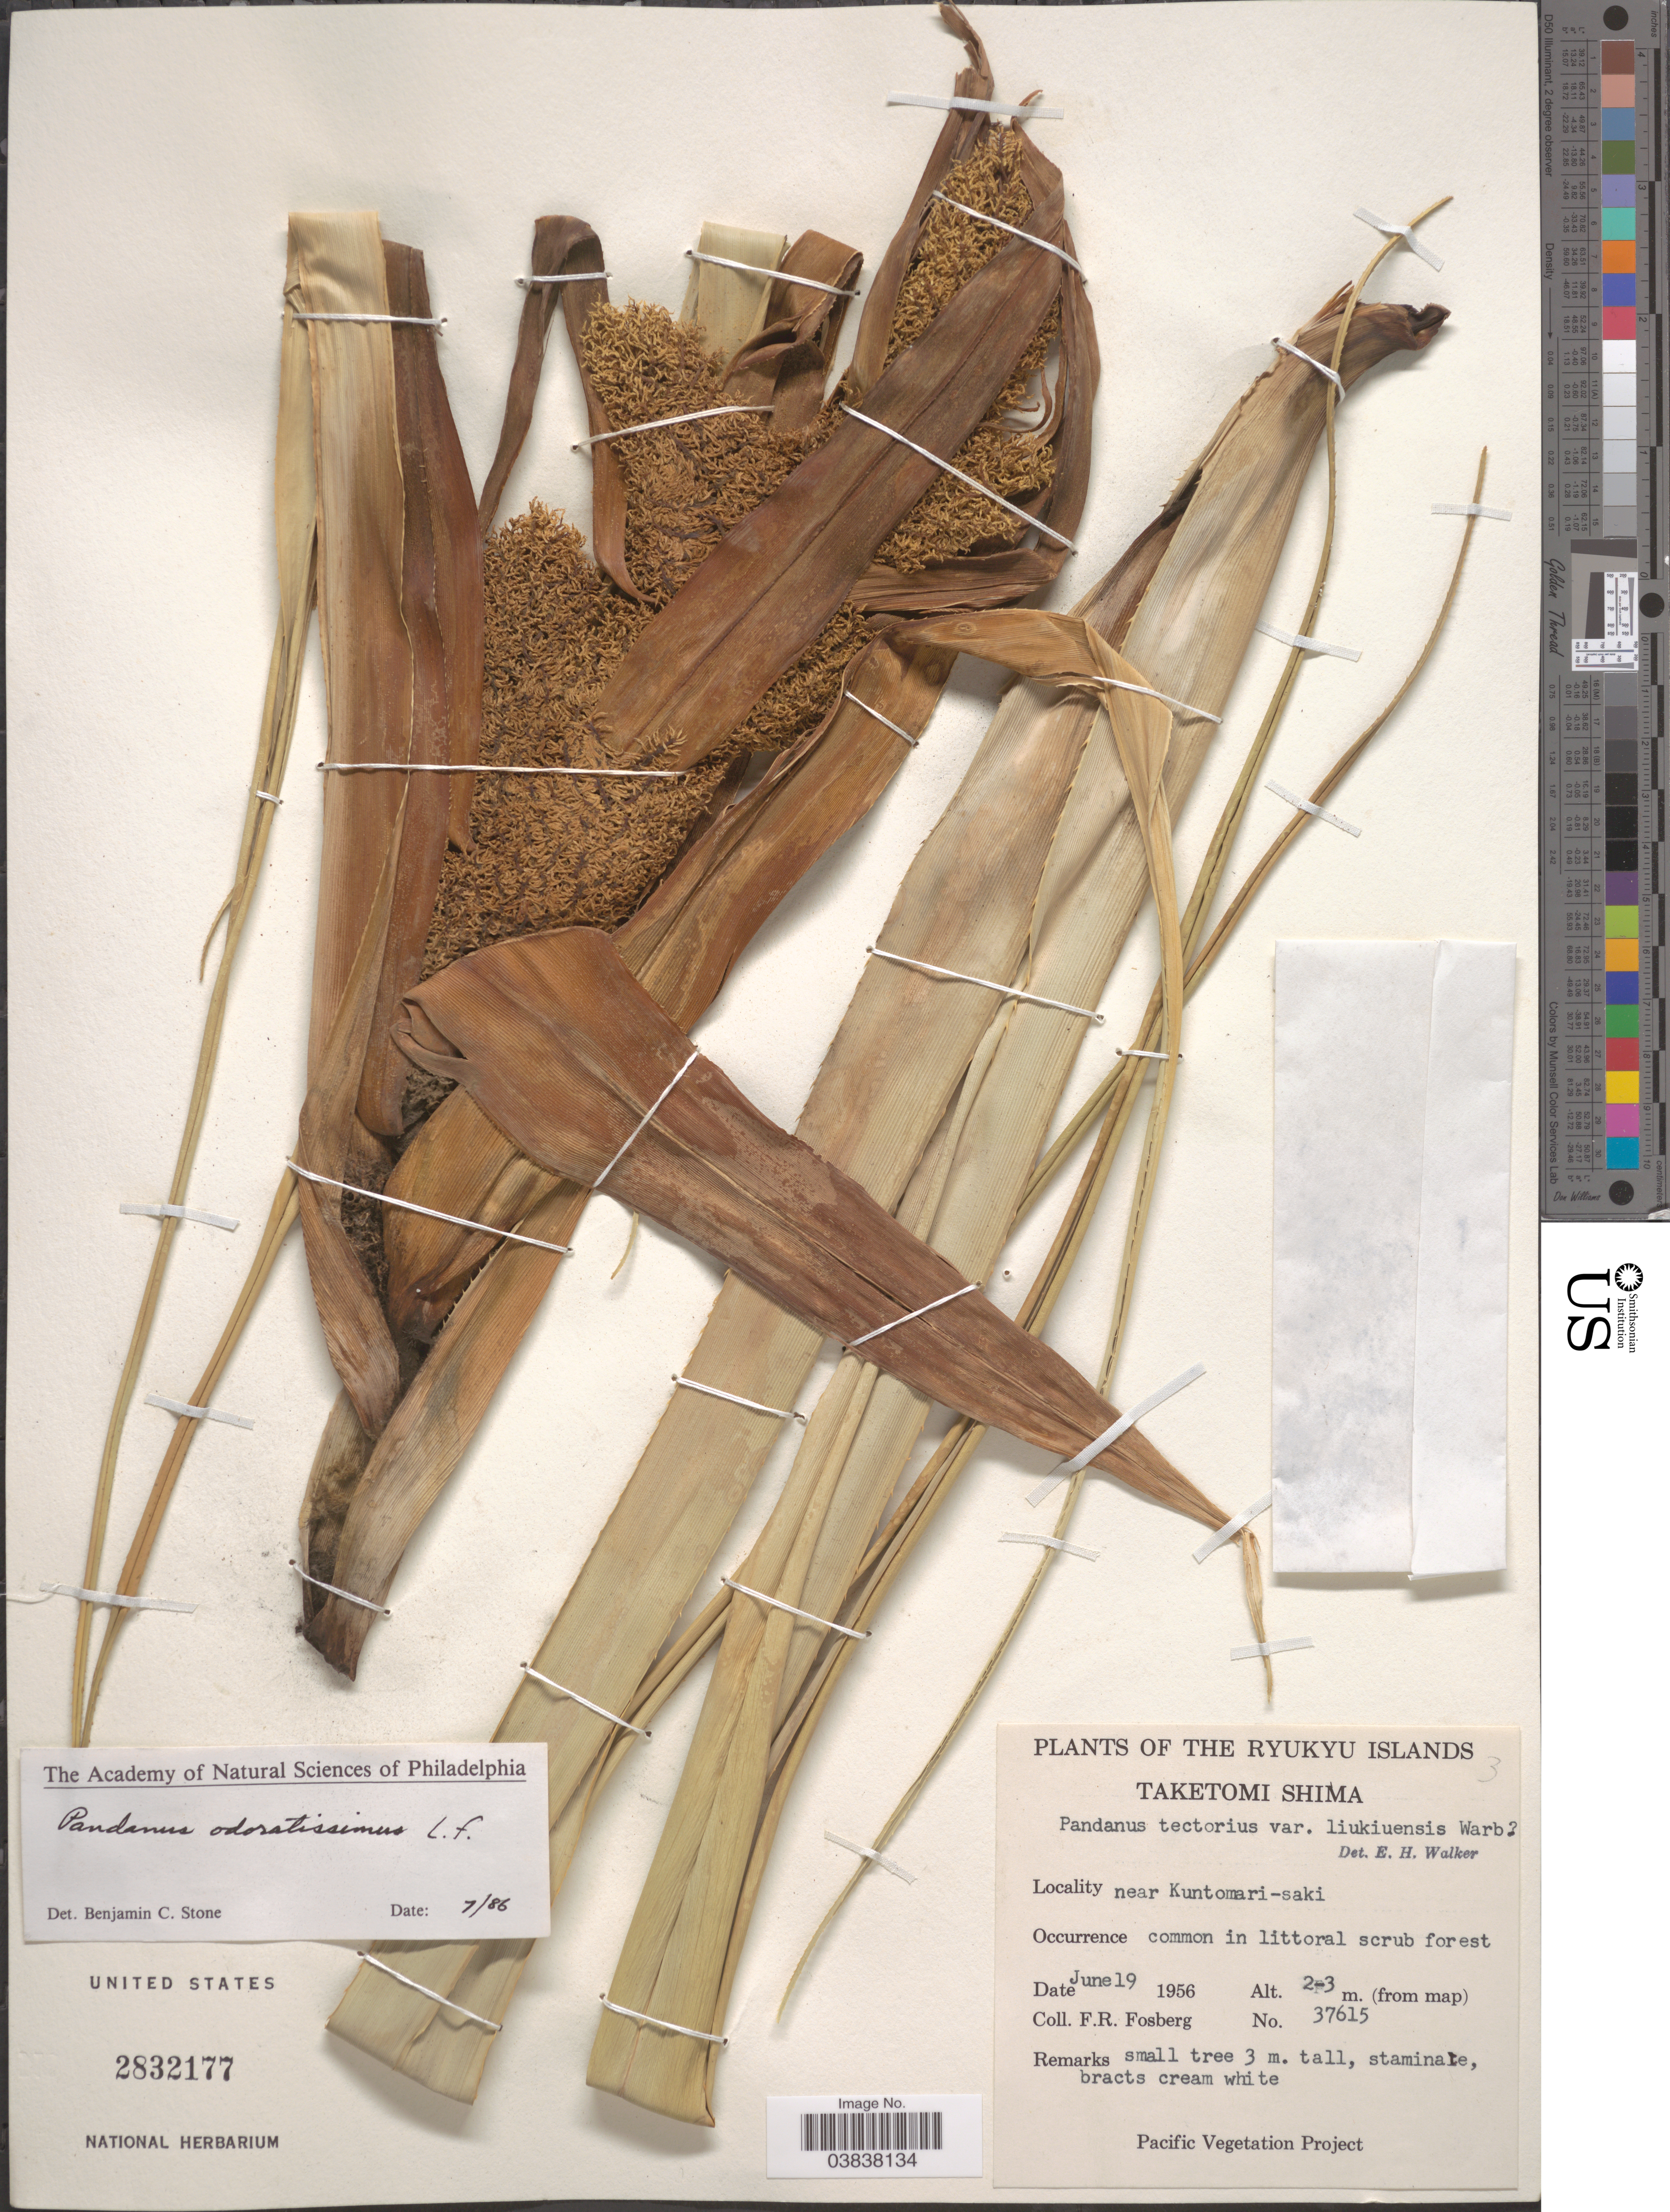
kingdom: Plantae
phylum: Tracheophyta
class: Liliopsida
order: Pandanales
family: Pandanaceae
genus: Pandanus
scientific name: Pandanus odoratissimus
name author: L. f.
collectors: F. R. Fosberg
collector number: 37615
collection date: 1956-06-19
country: Japan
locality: The Ryukyu Islands. Near Kuntomari-saki.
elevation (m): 2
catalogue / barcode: US 2832177